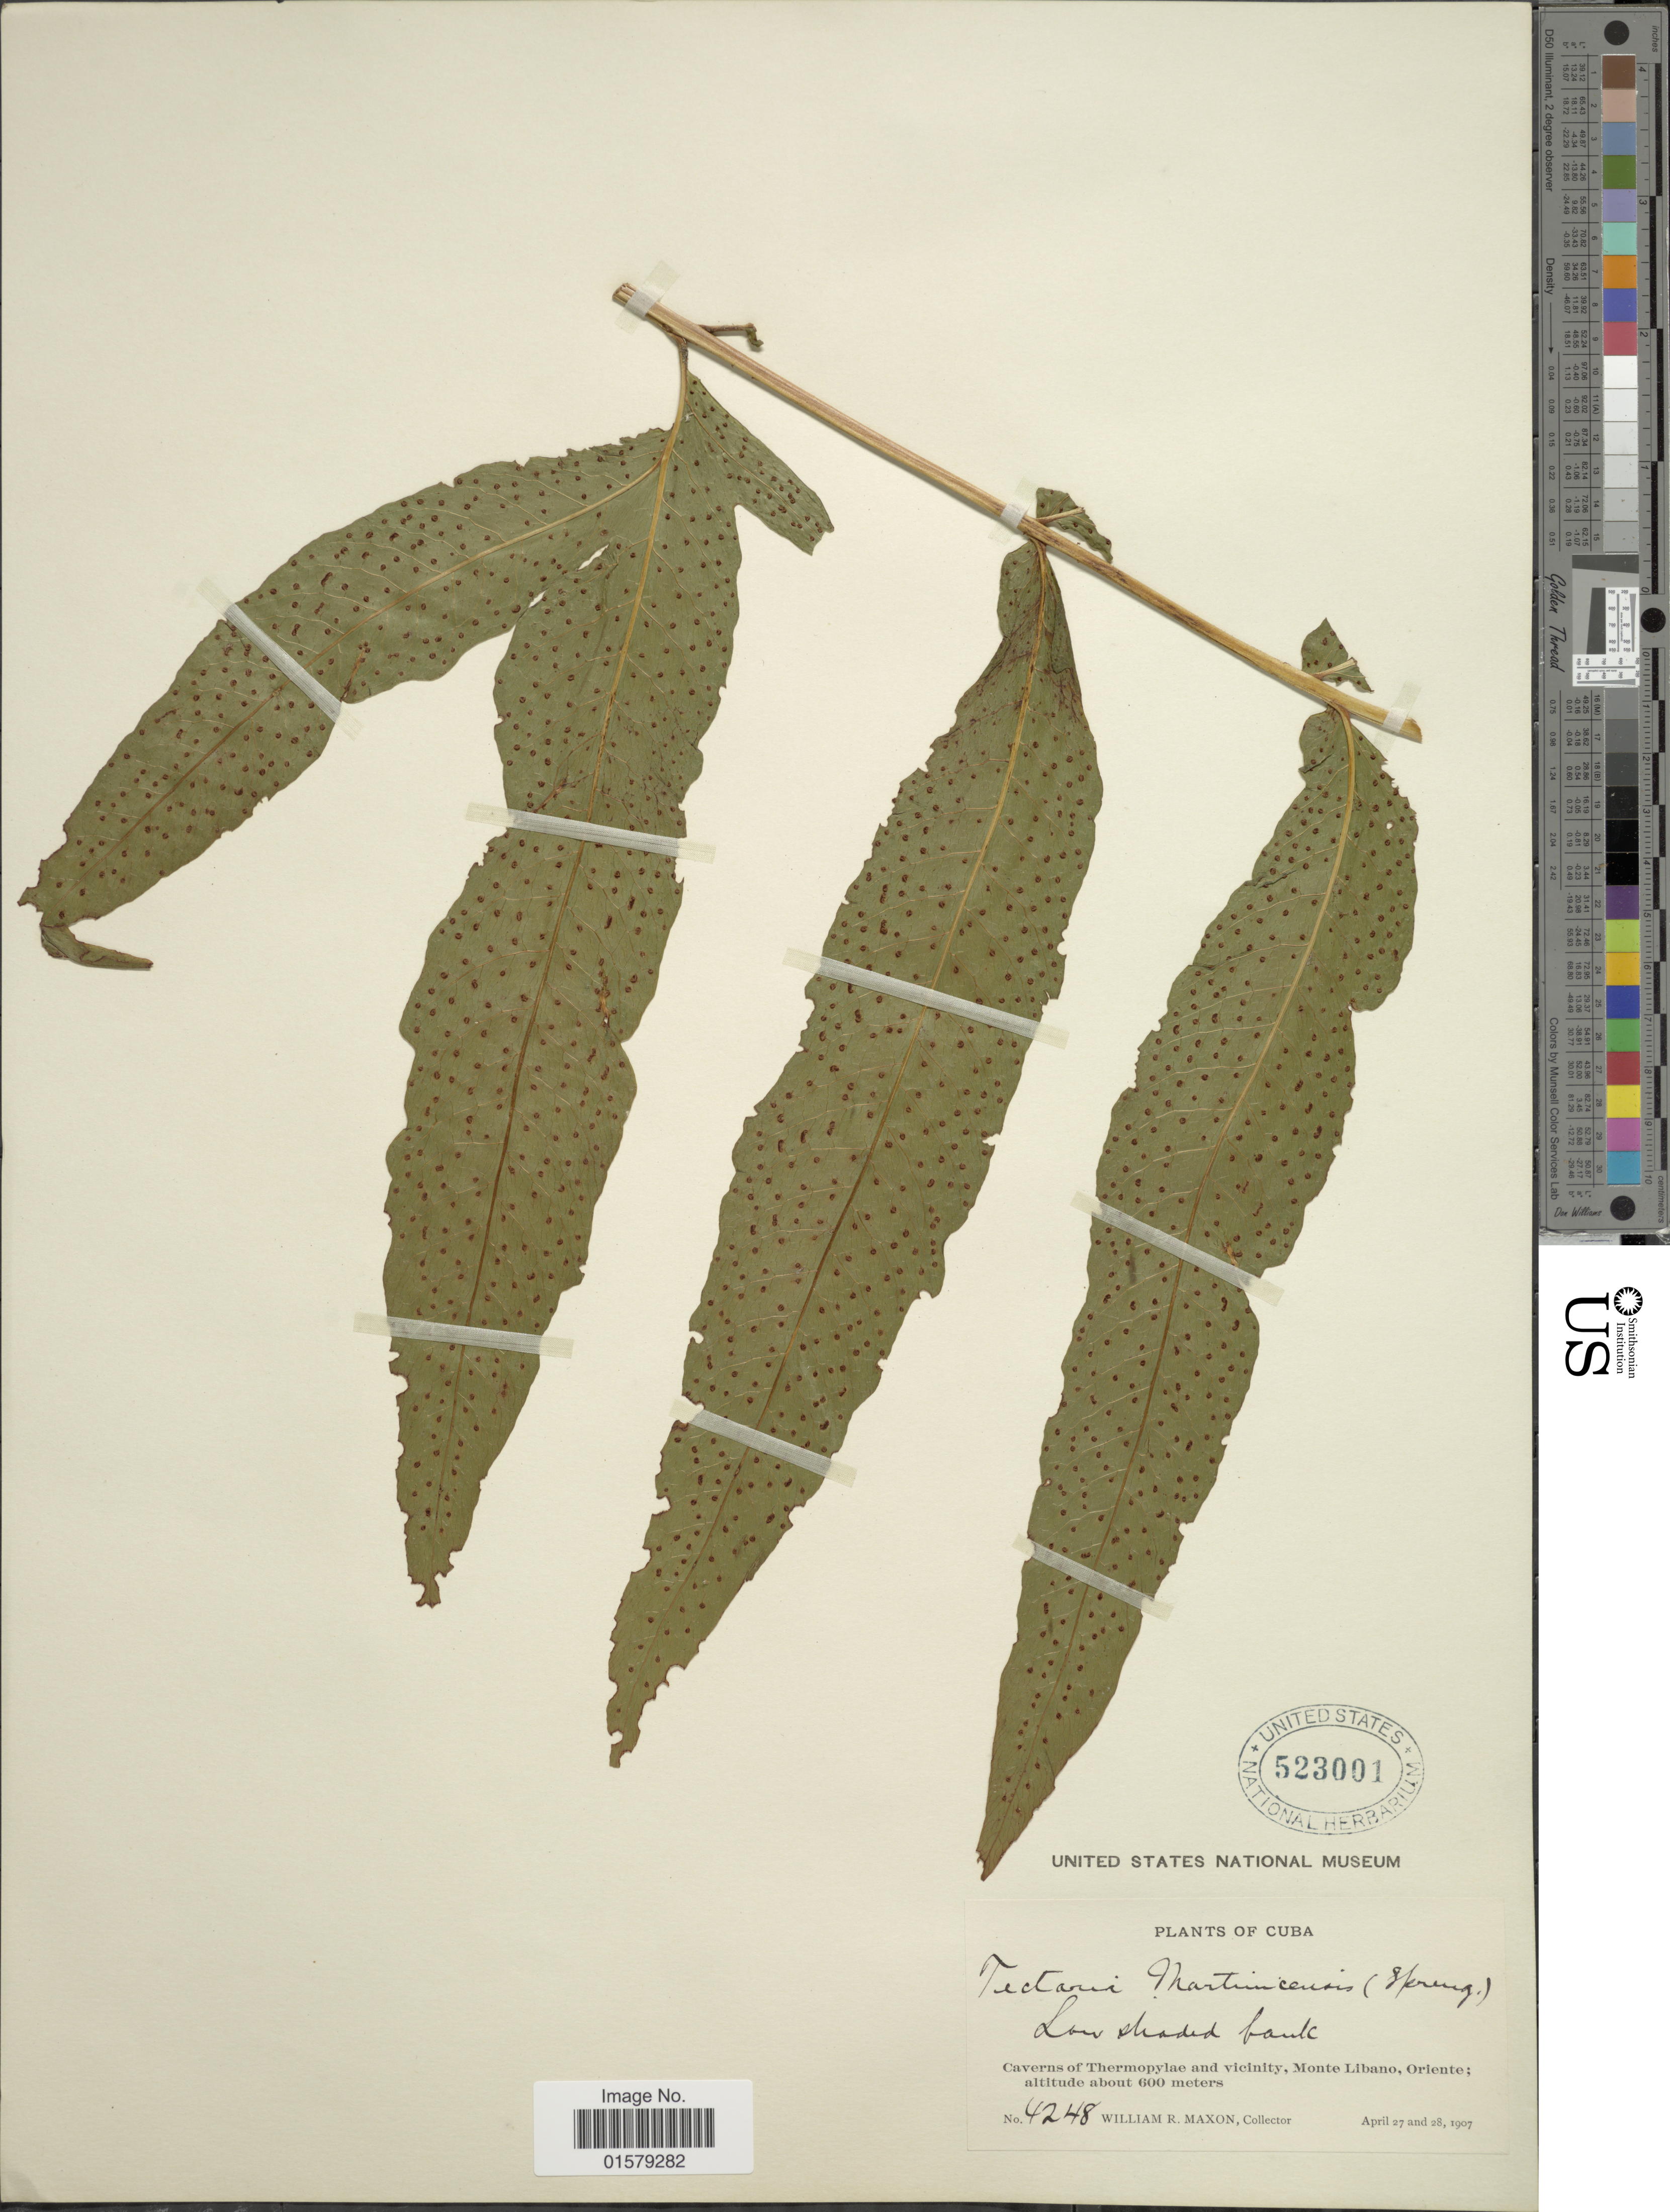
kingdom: Plantae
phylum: Tracheophyta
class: Polypodiopsida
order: Polypodiales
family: Tectariaceae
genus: Tectaria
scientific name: Tectaria incisa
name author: Cav.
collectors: W. R. Maxon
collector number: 4248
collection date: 1907-04-27/1907-04-28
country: Cuba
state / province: Oriente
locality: Caverns of Thermopylae and vicinity, Monte Libano.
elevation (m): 600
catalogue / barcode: US 523001